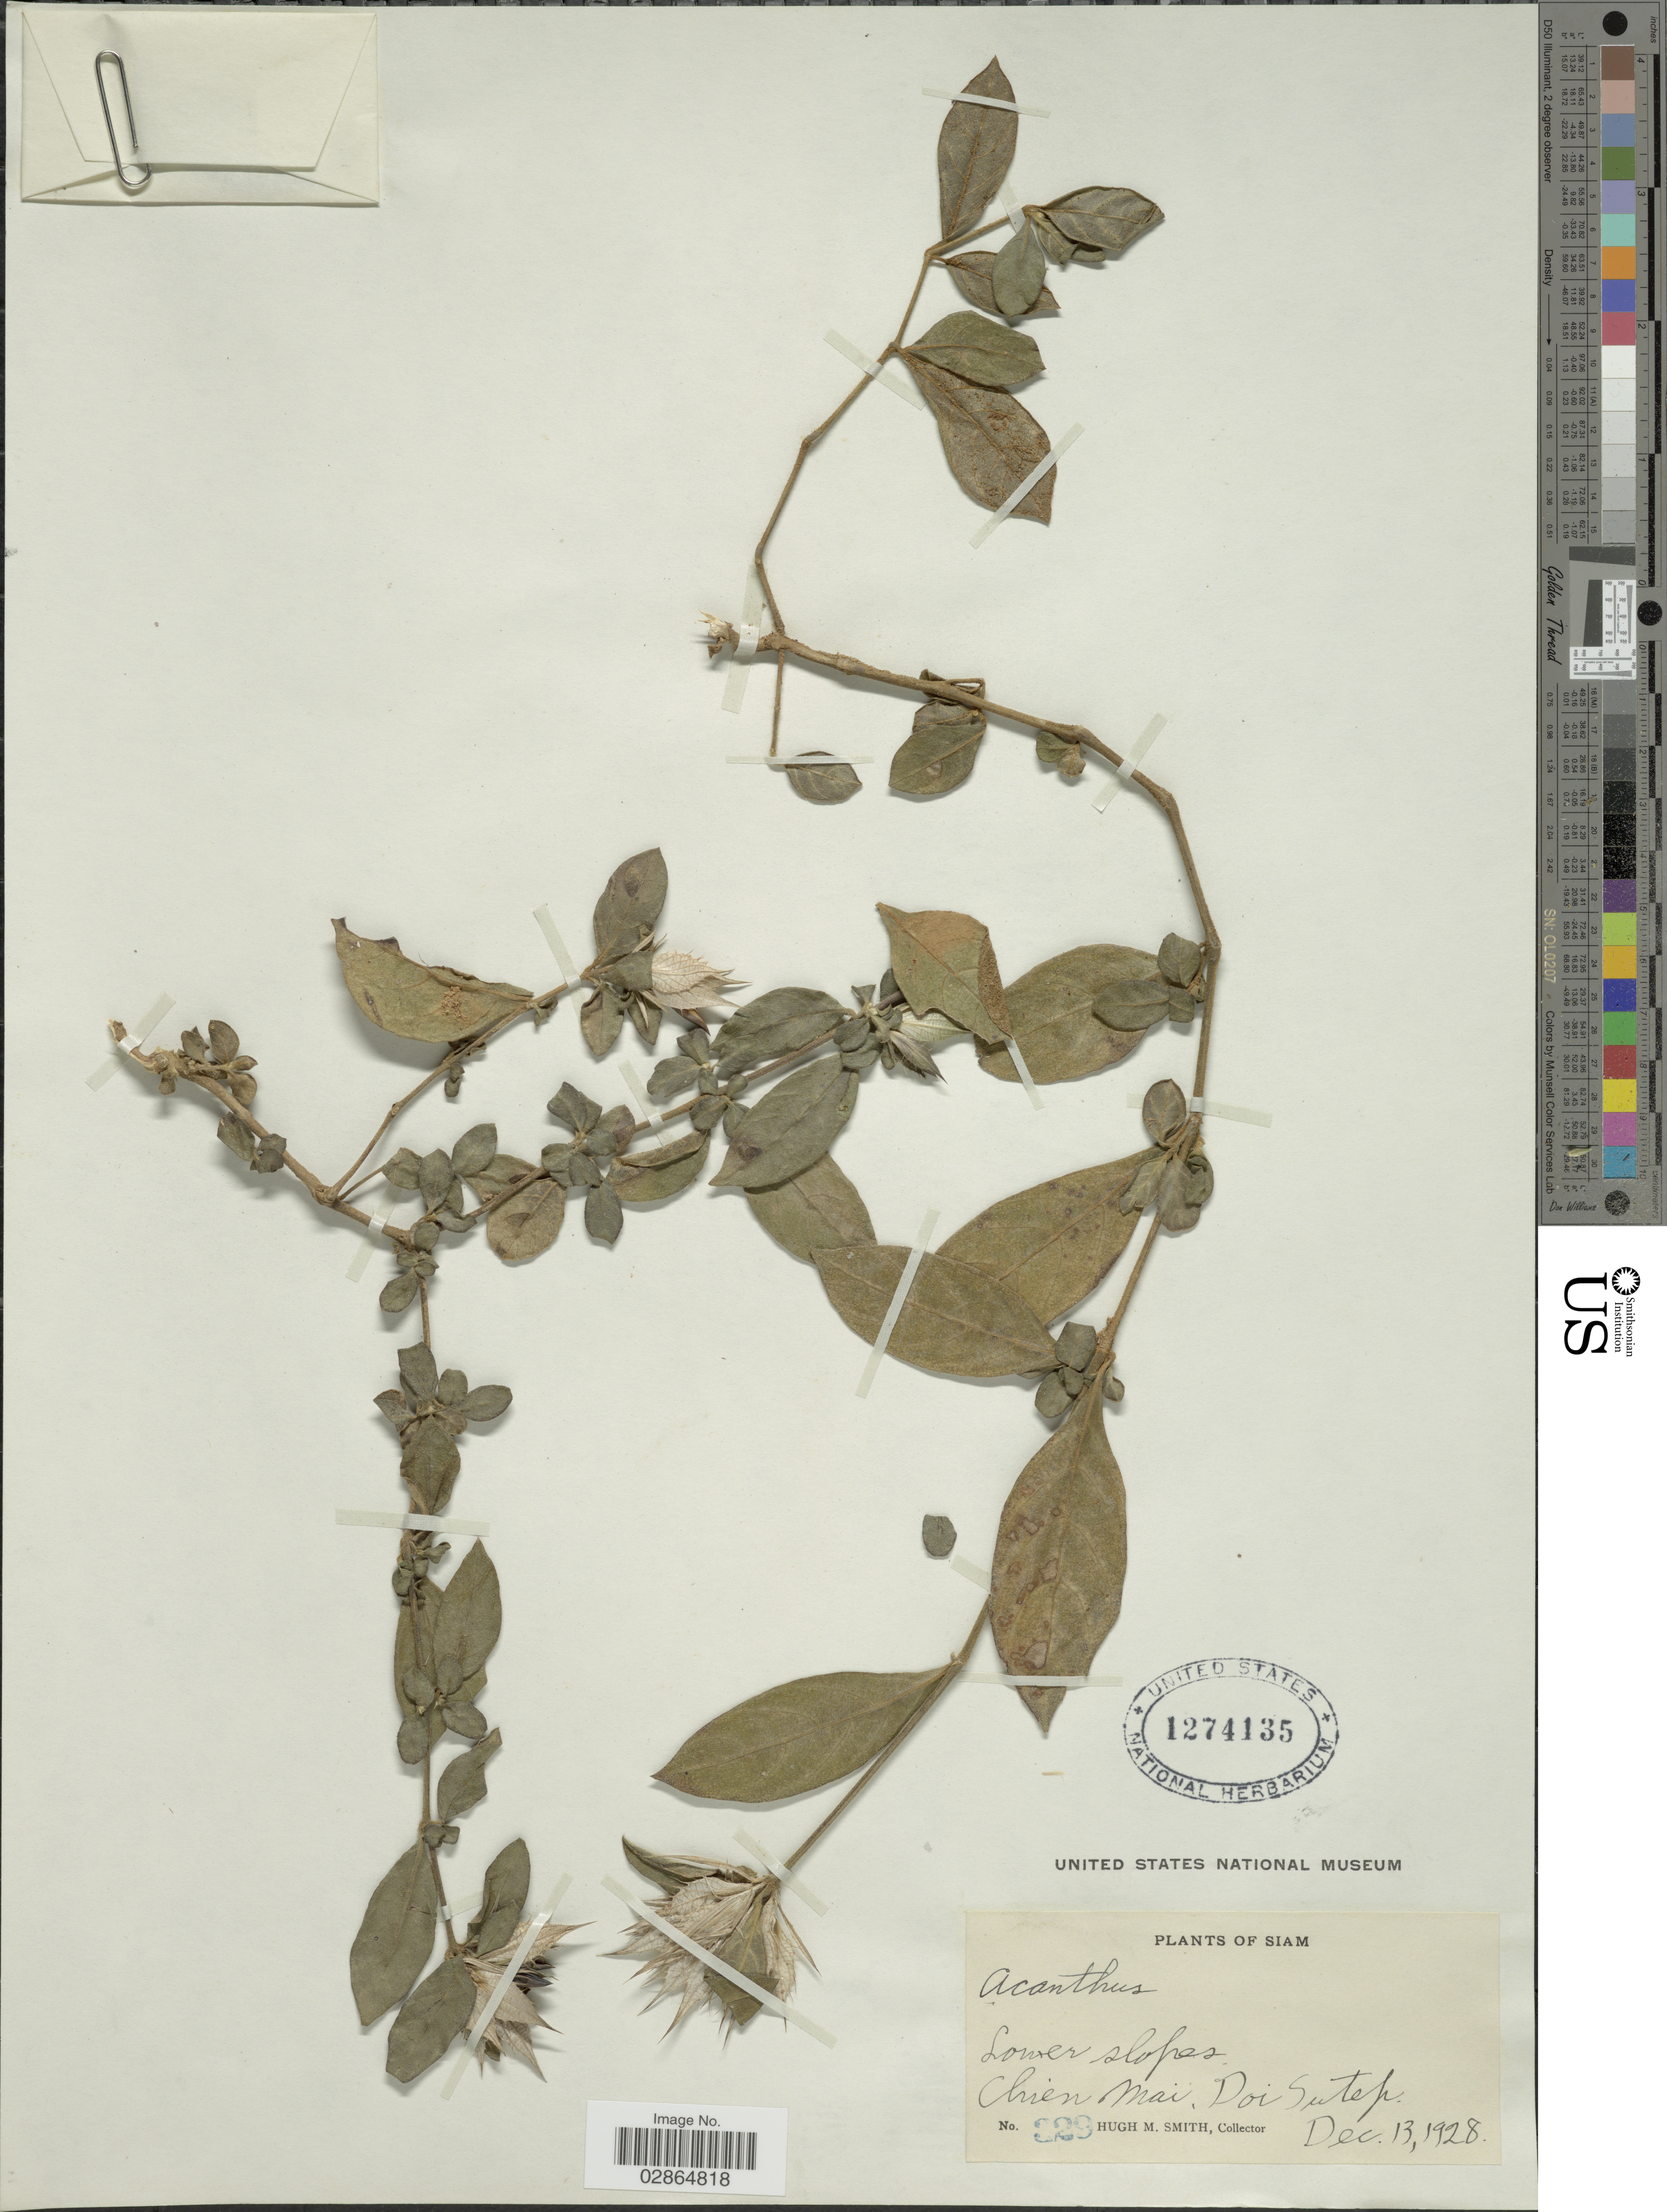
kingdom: Plantae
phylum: Tracheophyta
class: Magnoliopsida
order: Lamiales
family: Acanthaceae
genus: Acanthus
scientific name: Acanthus sp.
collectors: H. M. Smith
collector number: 329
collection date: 1928-12-13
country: Thailand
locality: Siam, Chien mai, Doi Sutep.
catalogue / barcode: US 1274135